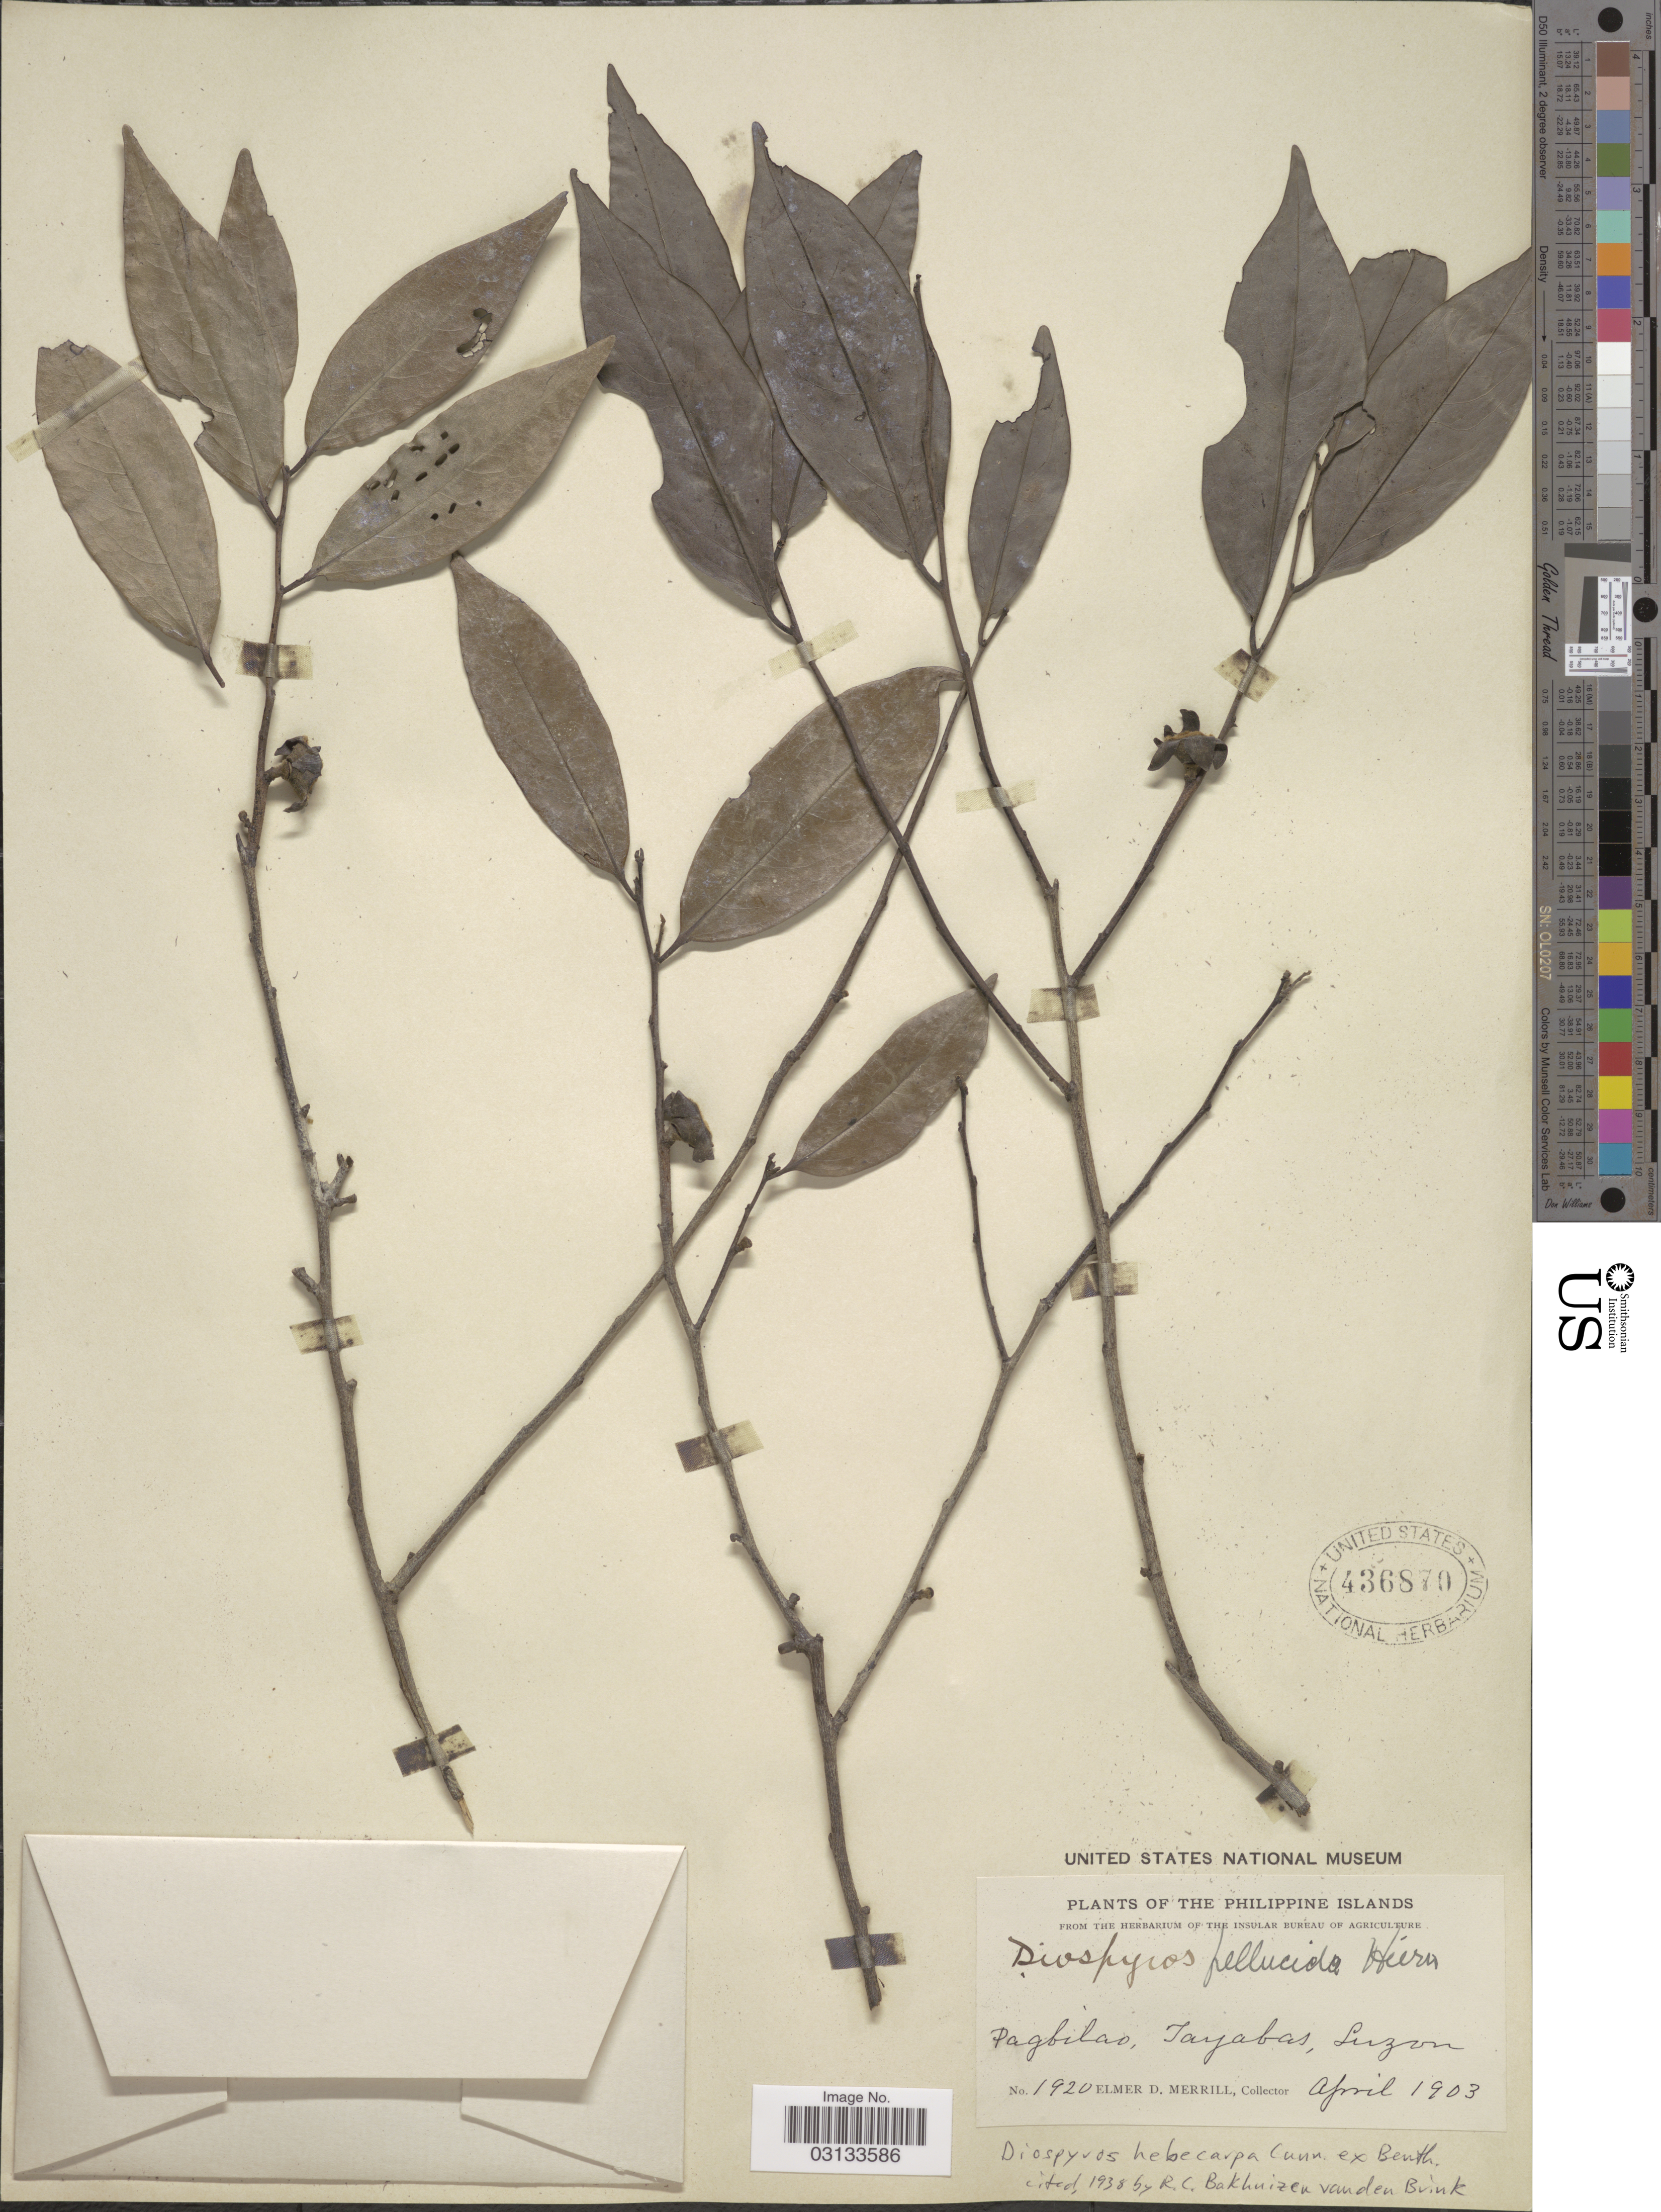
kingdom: Plantae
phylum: Tracheophyta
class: Magnoliopsida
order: Ericales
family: Ebenaceae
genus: Diospyros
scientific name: Diospyros hebecarpa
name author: Cunn. ex Benth.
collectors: E. D. Merrill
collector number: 1920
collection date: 1903-04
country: Philippines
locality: Pagbilas, Tayabas, Luzon.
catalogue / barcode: US 436870